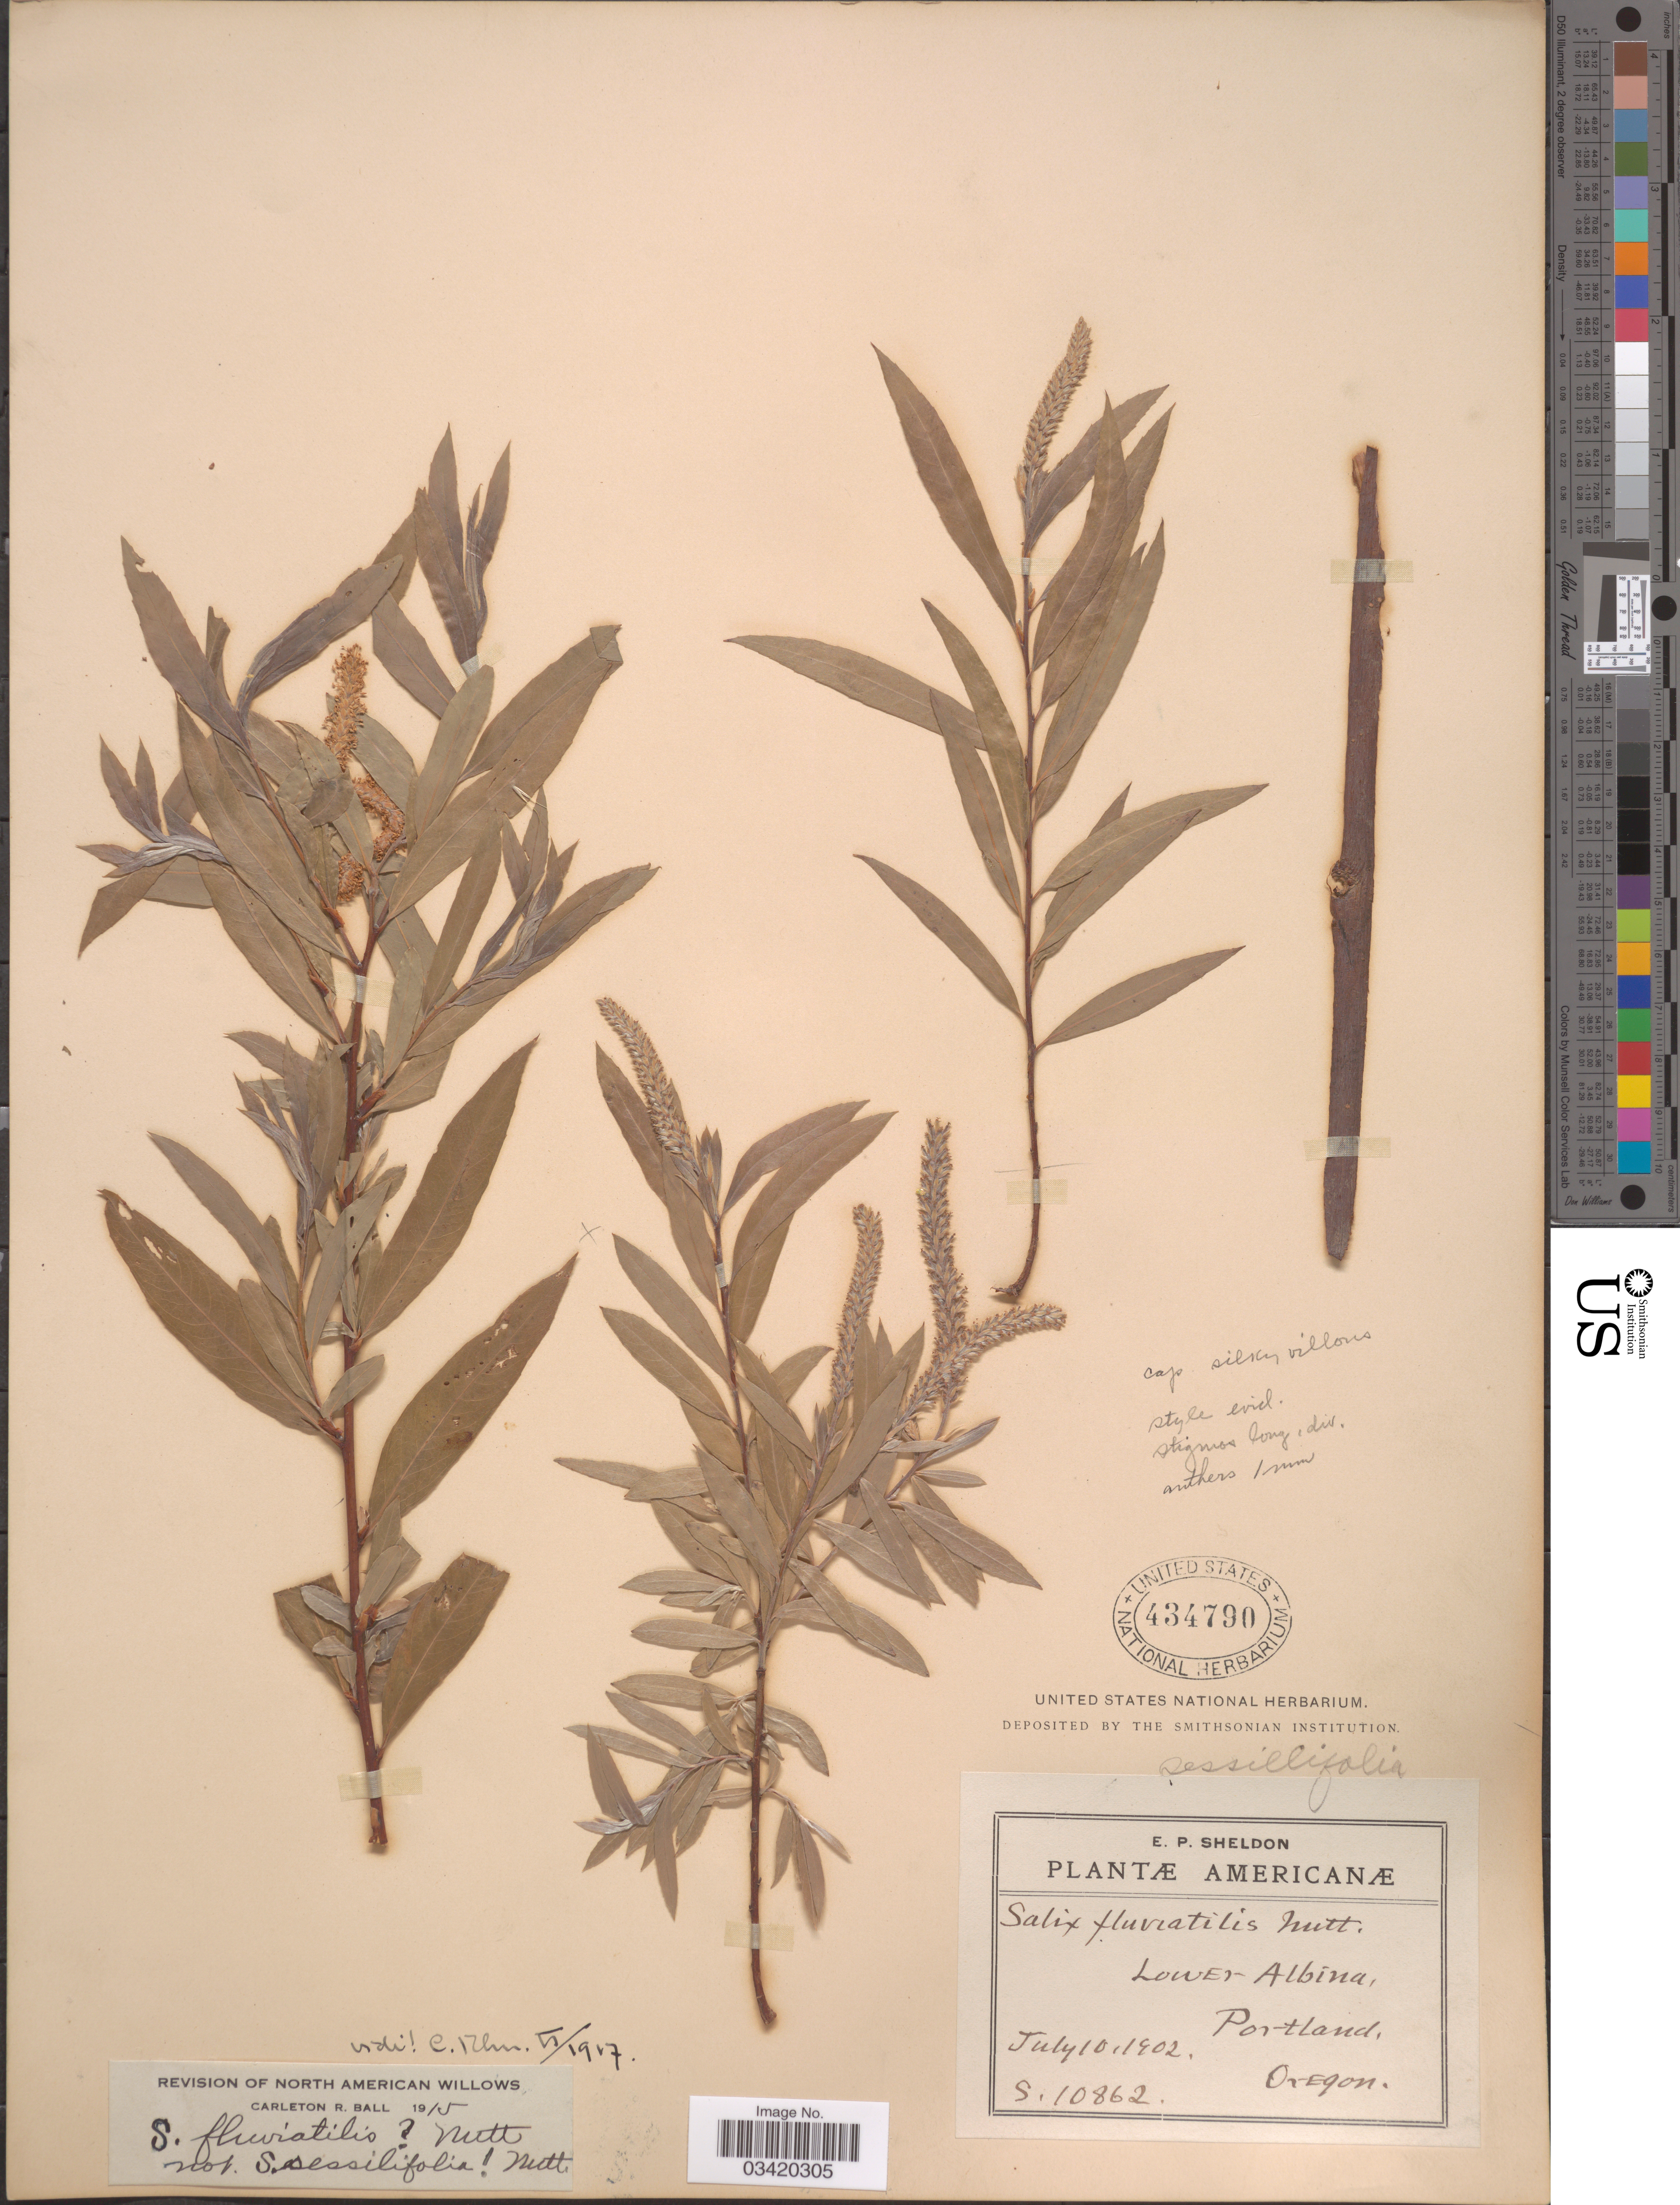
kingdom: Plantae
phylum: Tracheophyta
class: Magnoliopsida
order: Malpighiales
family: Salicaceae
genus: Salix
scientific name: Salix fluviatilis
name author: Nutt.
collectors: E. P. Sheldon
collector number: S10862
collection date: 1902-07-10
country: United States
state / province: Oregon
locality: Lower Albina, Portland.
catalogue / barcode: US 434790